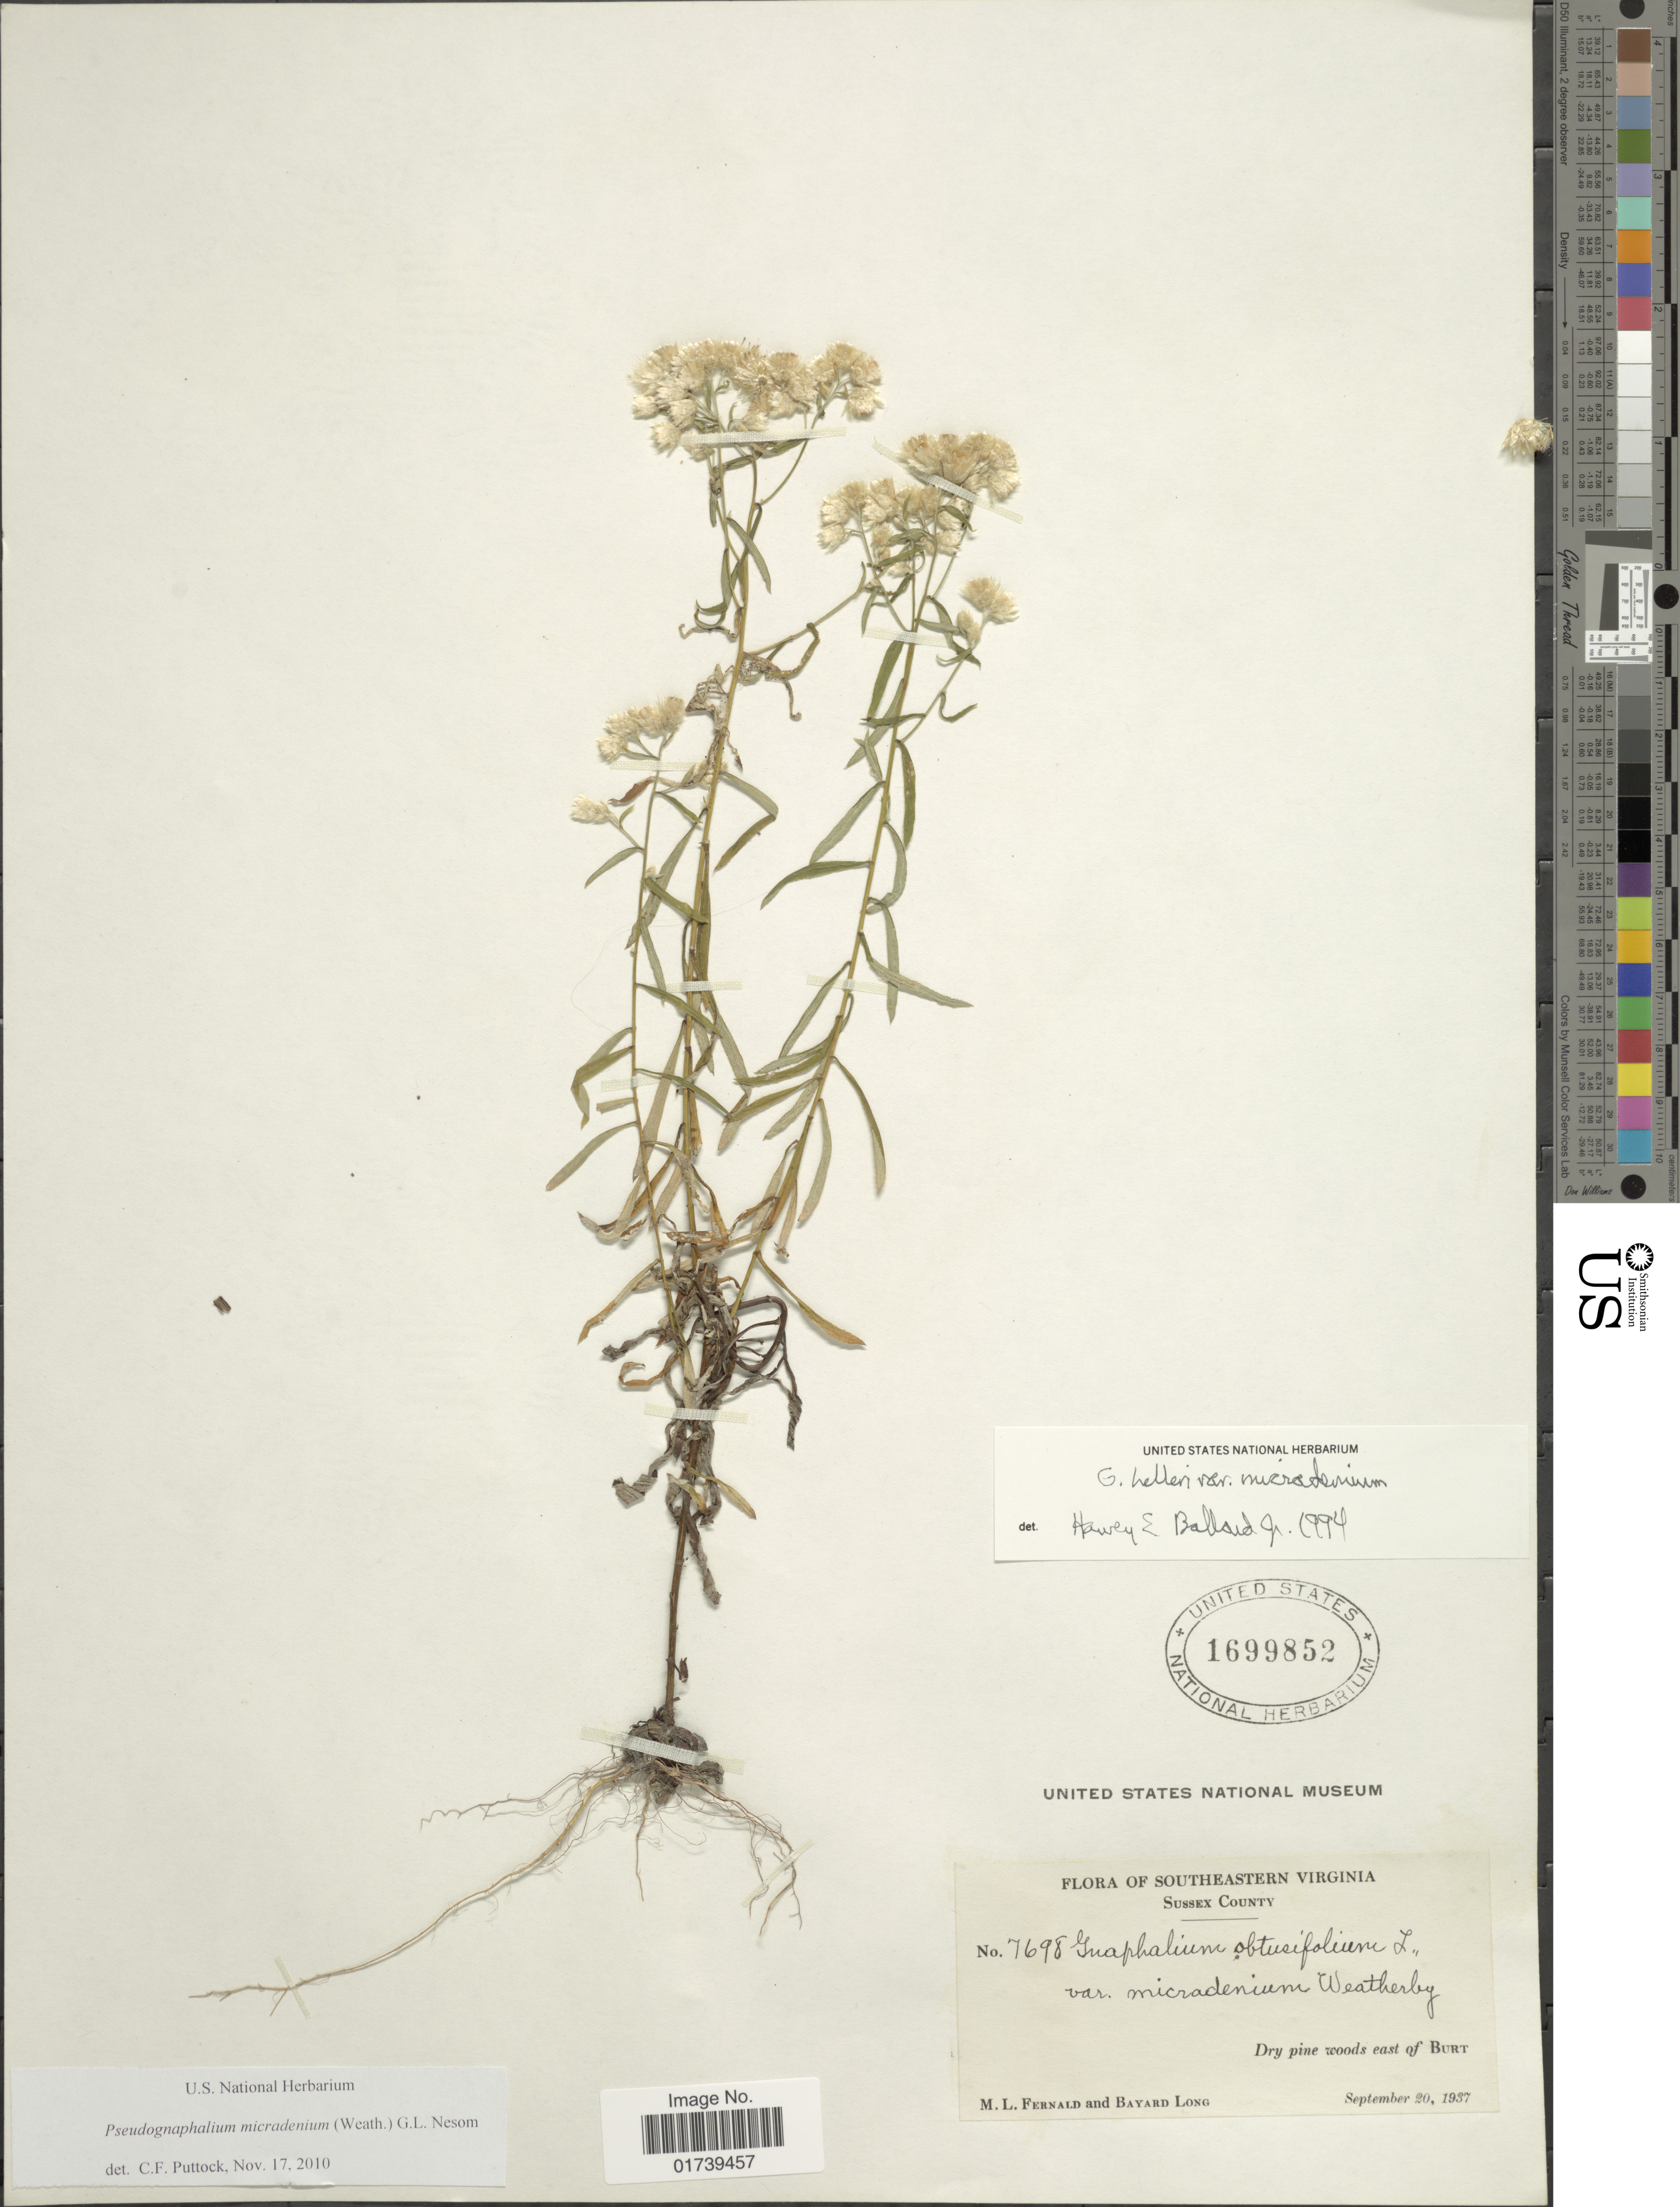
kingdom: Plantae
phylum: Tracheophyta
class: Magnoliopsida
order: Asterales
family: Asteraceae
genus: Pseudognaphalium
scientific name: Pseudognaphalium micradenium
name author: (Weath.) G.L. Nesom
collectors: M. L. Fernald & B. Long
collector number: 7698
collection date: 1937-09-20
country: United States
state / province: Virginia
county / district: Sussex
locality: Southeastern Virginia, Sussex County, Dry pine woods east of Burt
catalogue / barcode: US 1699852